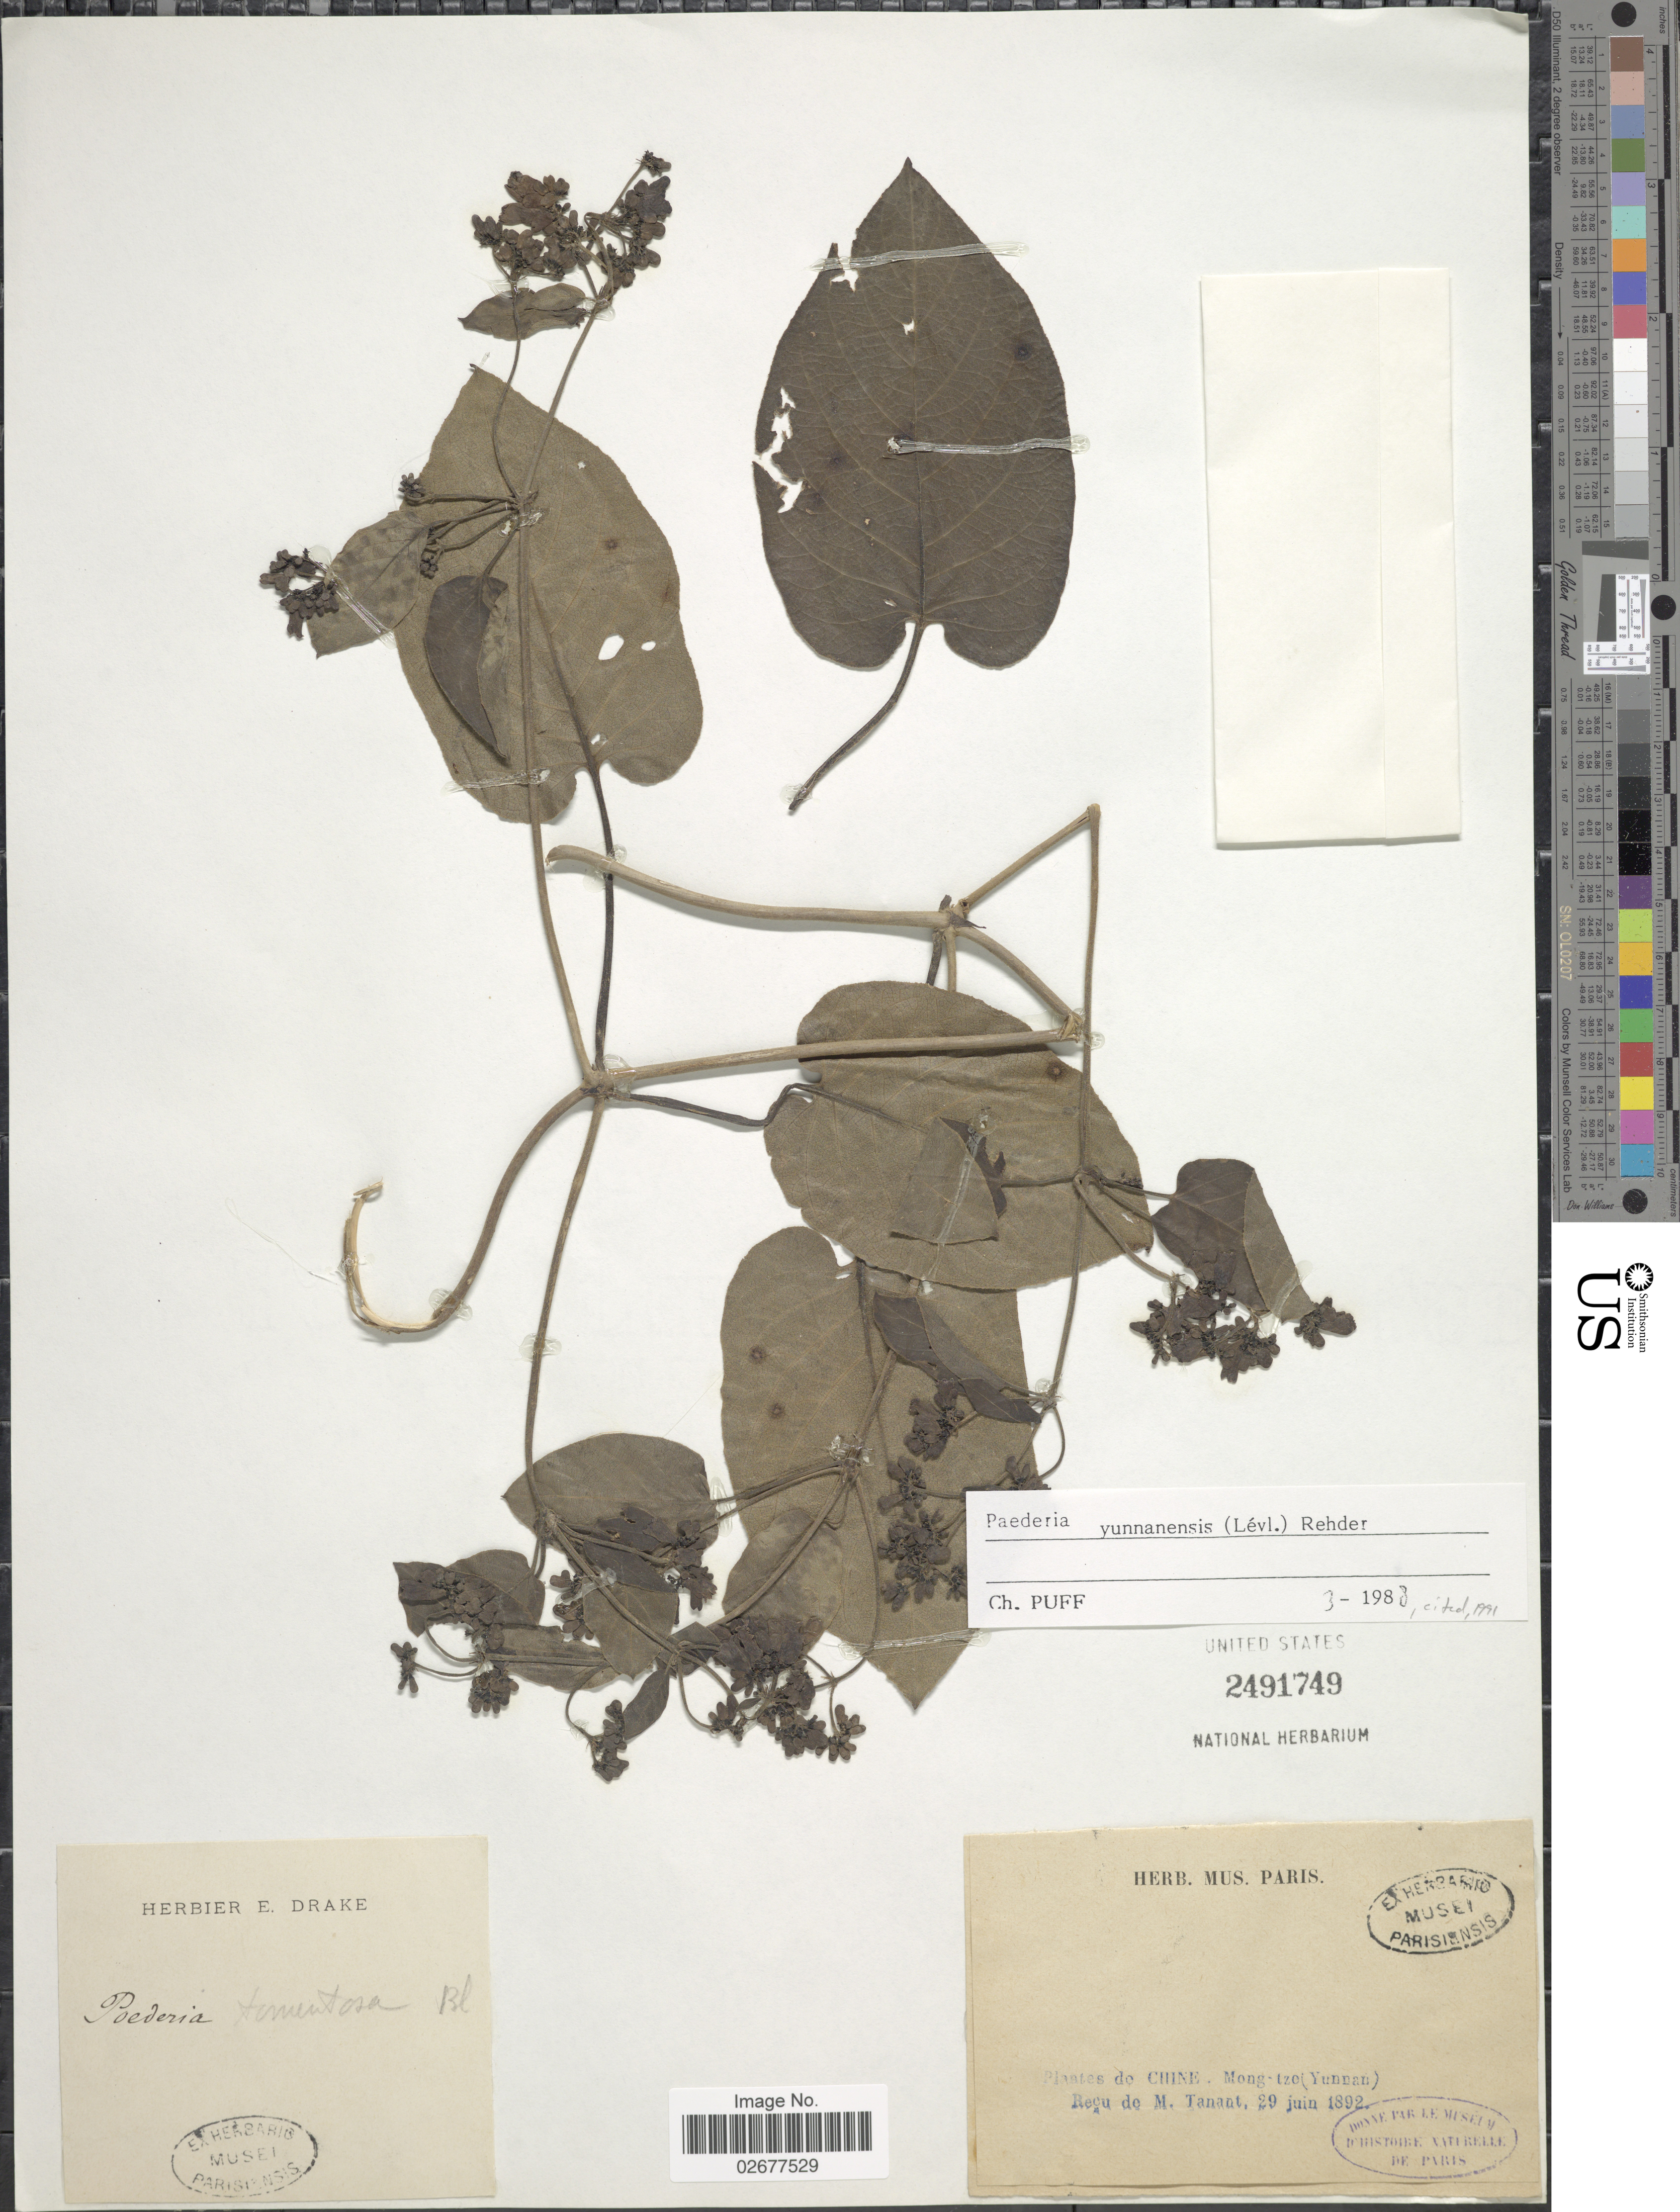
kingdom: Plantae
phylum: Tracheophyta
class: Magnoliopsida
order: Gentianales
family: Rubiaceae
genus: Paederia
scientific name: Paederia yunnanensis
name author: (H. Lév.) Rehder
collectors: ex herb. Musei Parisiensis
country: China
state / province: Yunnan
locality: Mong-tze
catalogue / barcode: US 2491749